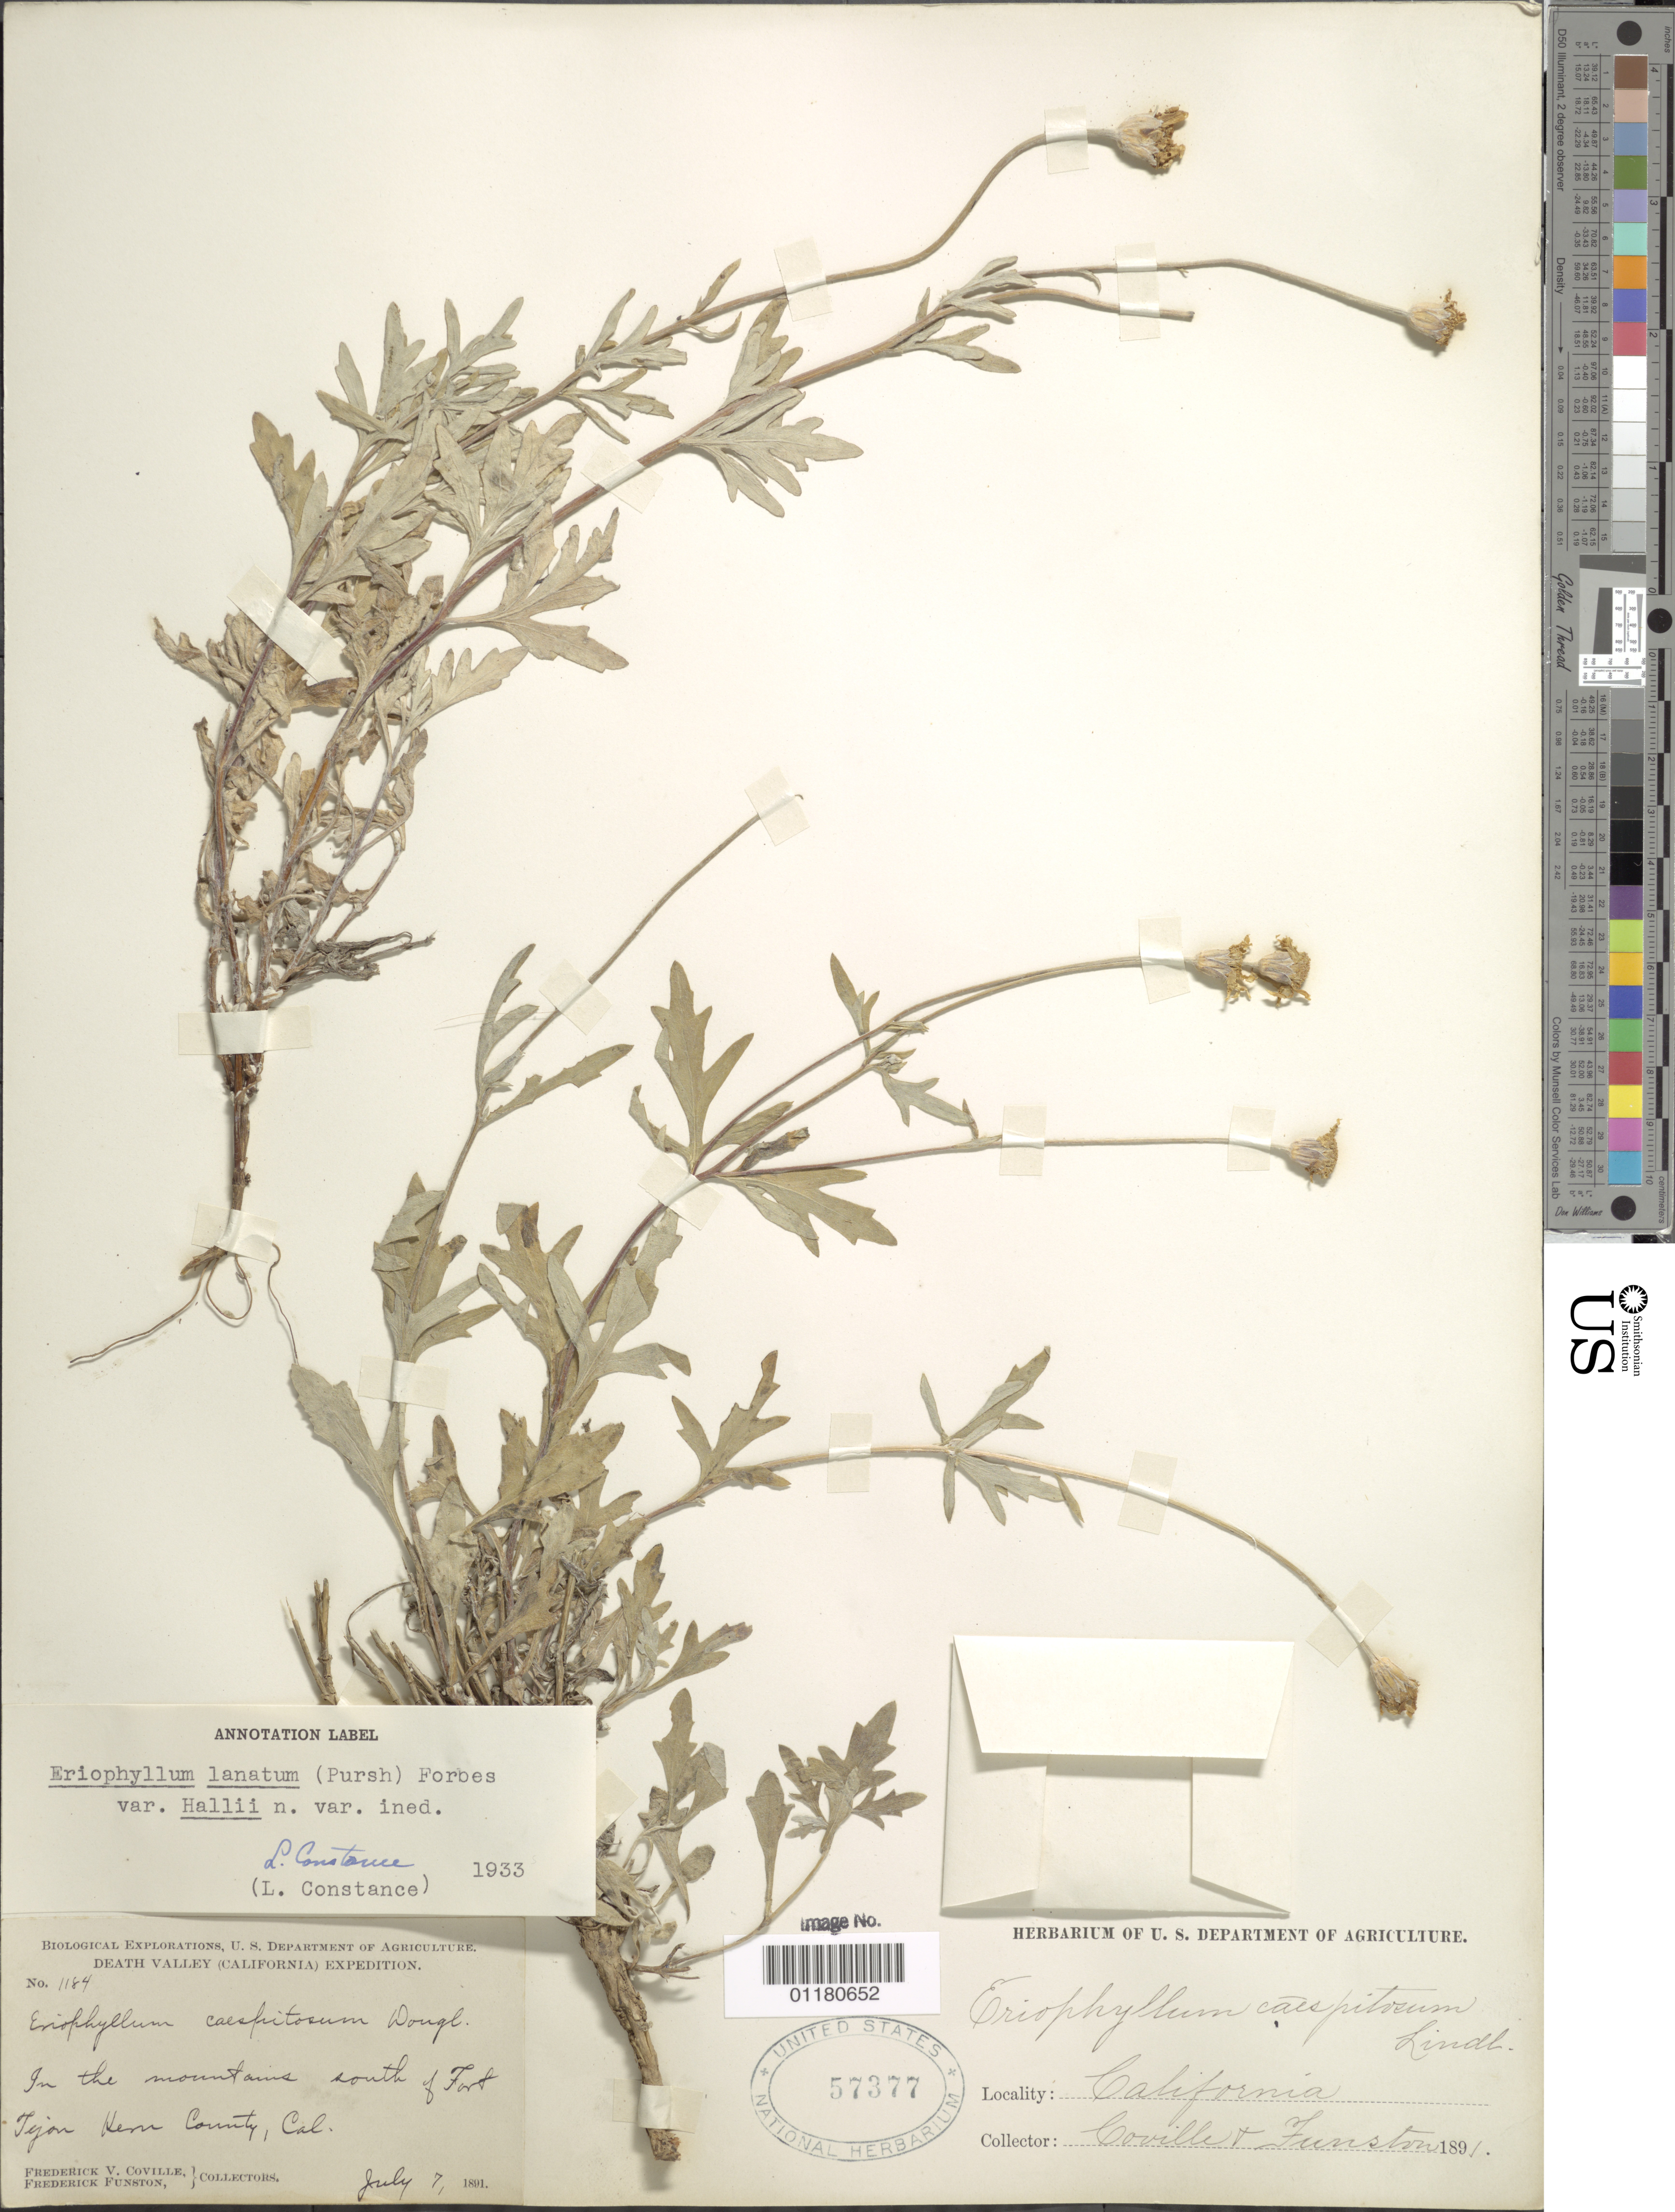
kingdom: Plantae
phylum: Tracheophyta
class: Magnoliopsida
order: Asterales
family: Asteraceae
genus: Eriophyllum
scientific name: Eriophyllum lanatum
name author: (Pursh) J. Forbes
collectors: F. V. Coville & F. Funston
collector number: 1184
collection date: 1891-07-07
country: United States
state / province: California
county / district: Kern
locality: Mountains back ( south ) of Fort Tejon.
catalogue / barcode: US 57377